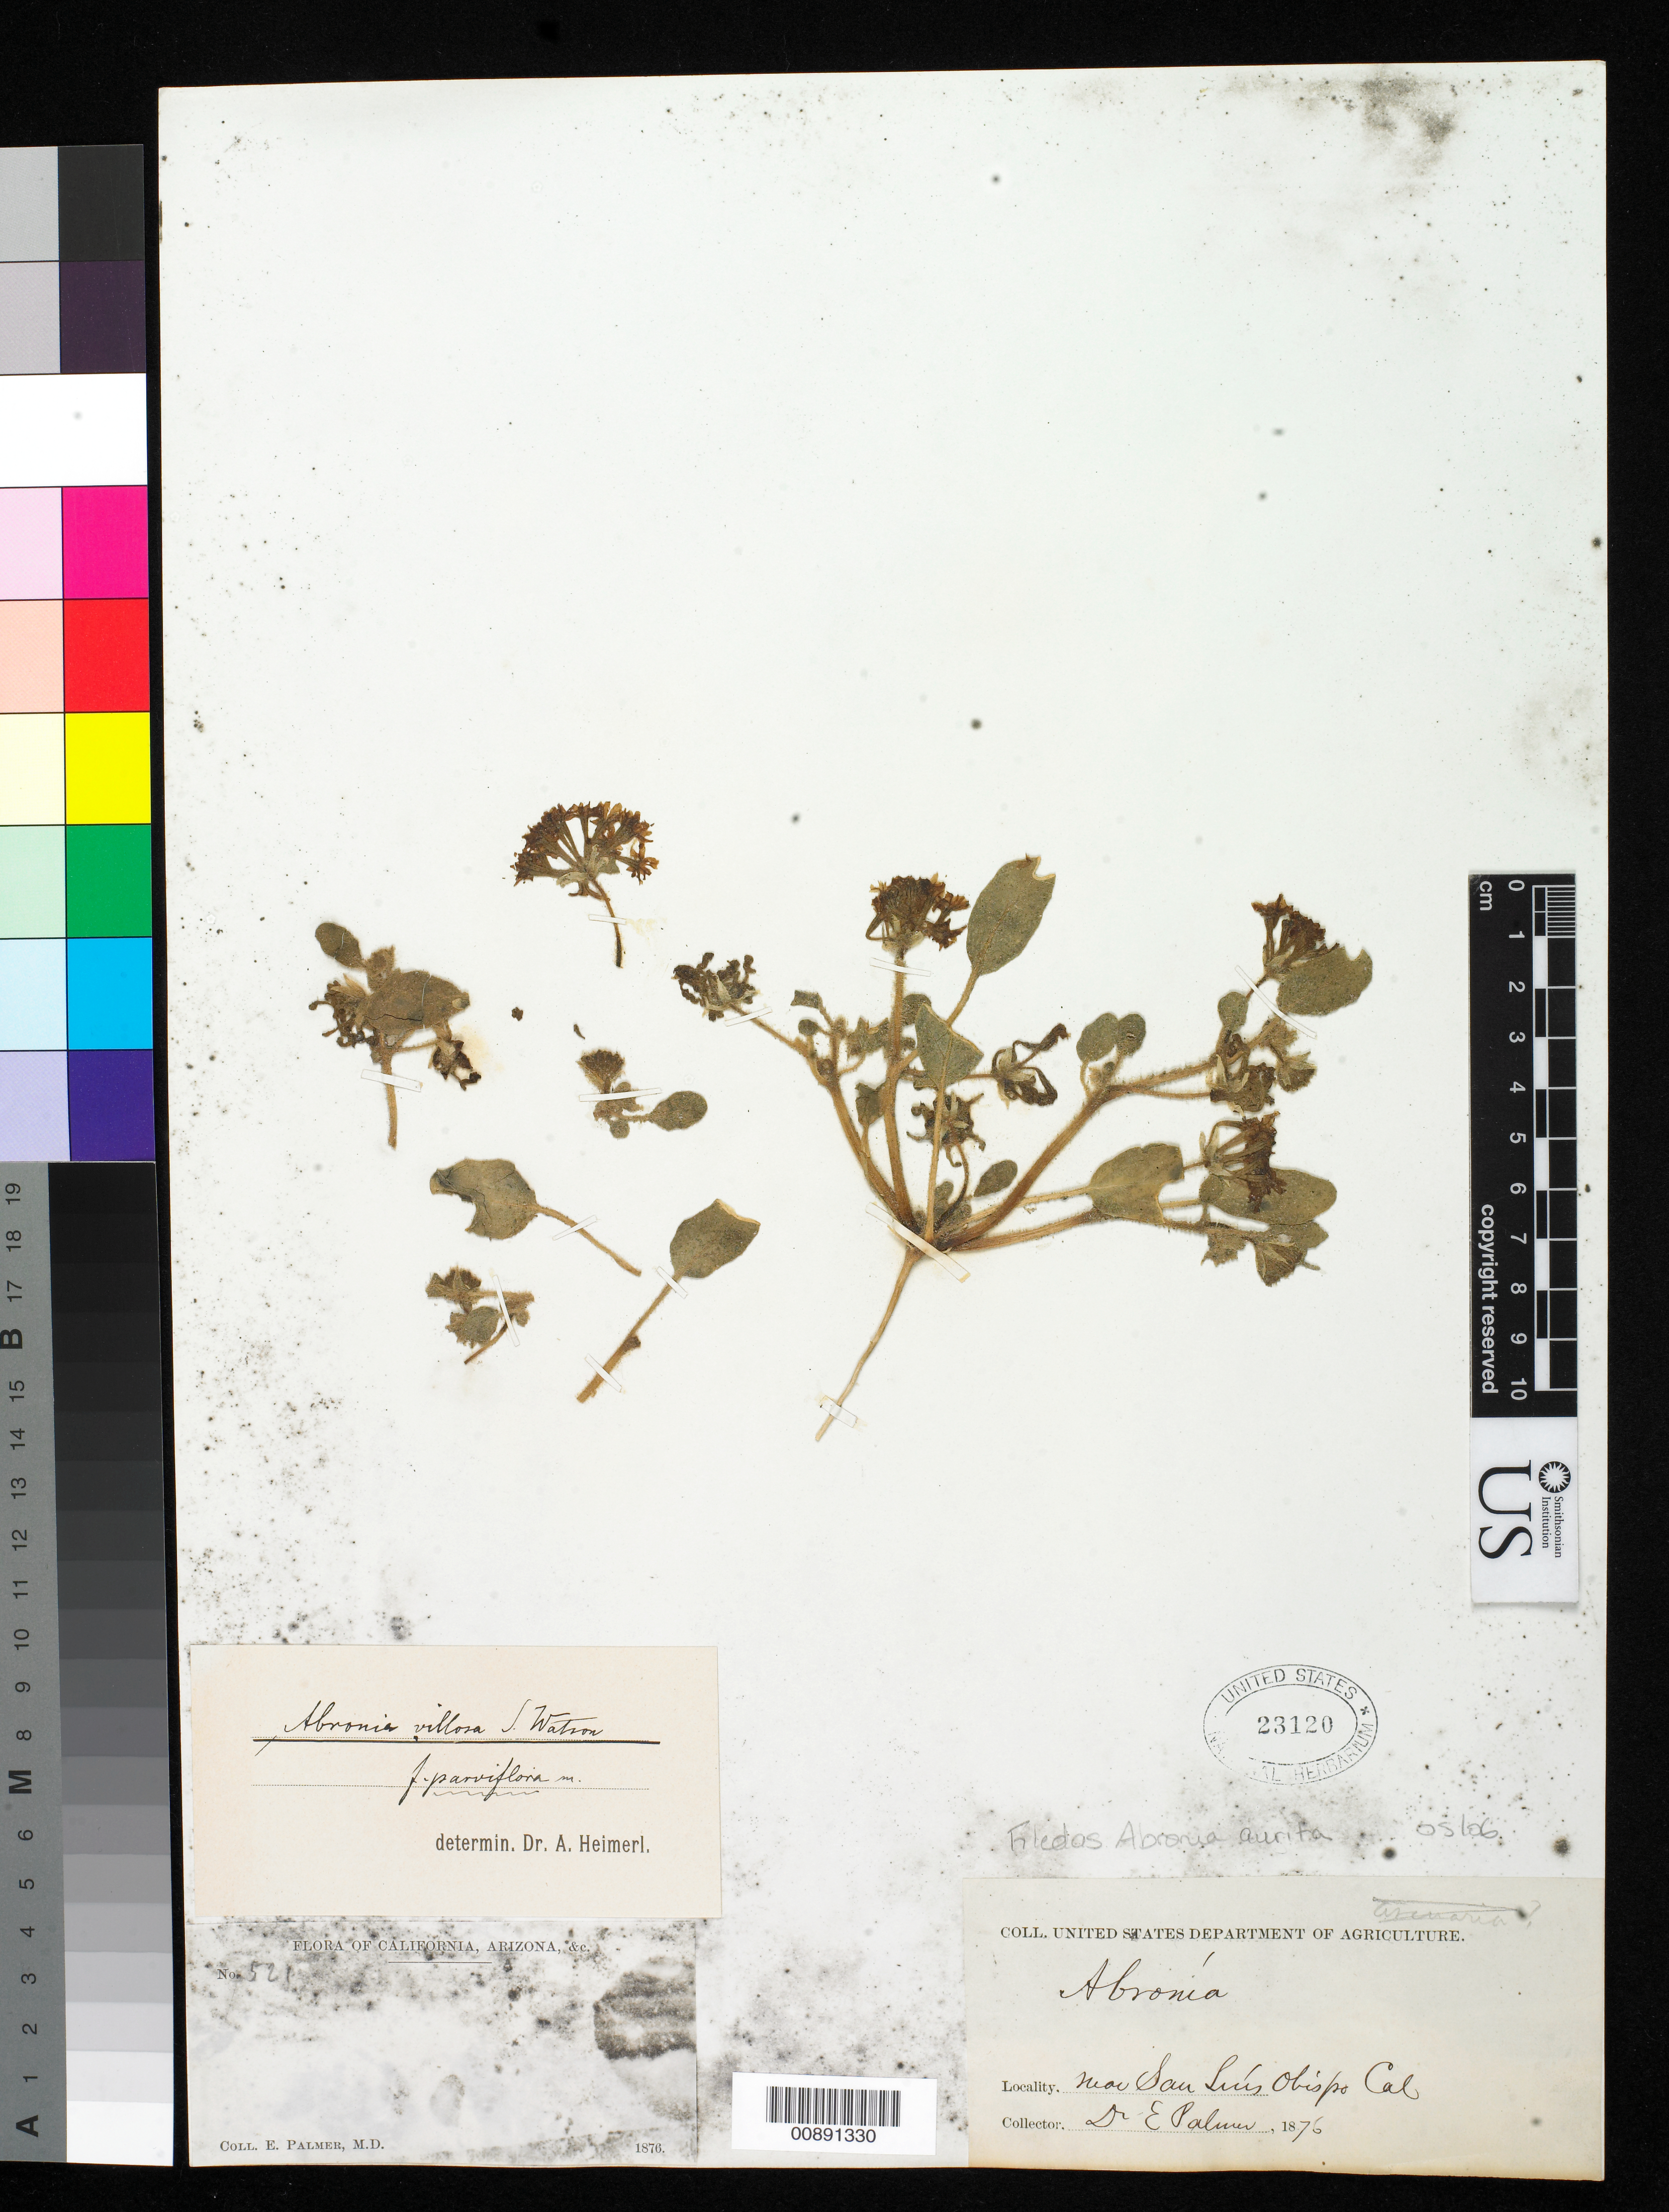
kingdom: Plantae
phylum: Tracheophyta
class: Magnoliopsida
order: Caryophyllales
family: Nyctaginaceae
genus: Abronia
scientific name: Abronia aurita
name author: Abrams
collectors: E. Palmer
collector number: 521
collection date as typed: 1876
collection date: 1876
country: United States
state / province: California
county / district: San Luis Obispo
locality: Near San Luis Obispo, California.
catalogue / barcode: US 23120